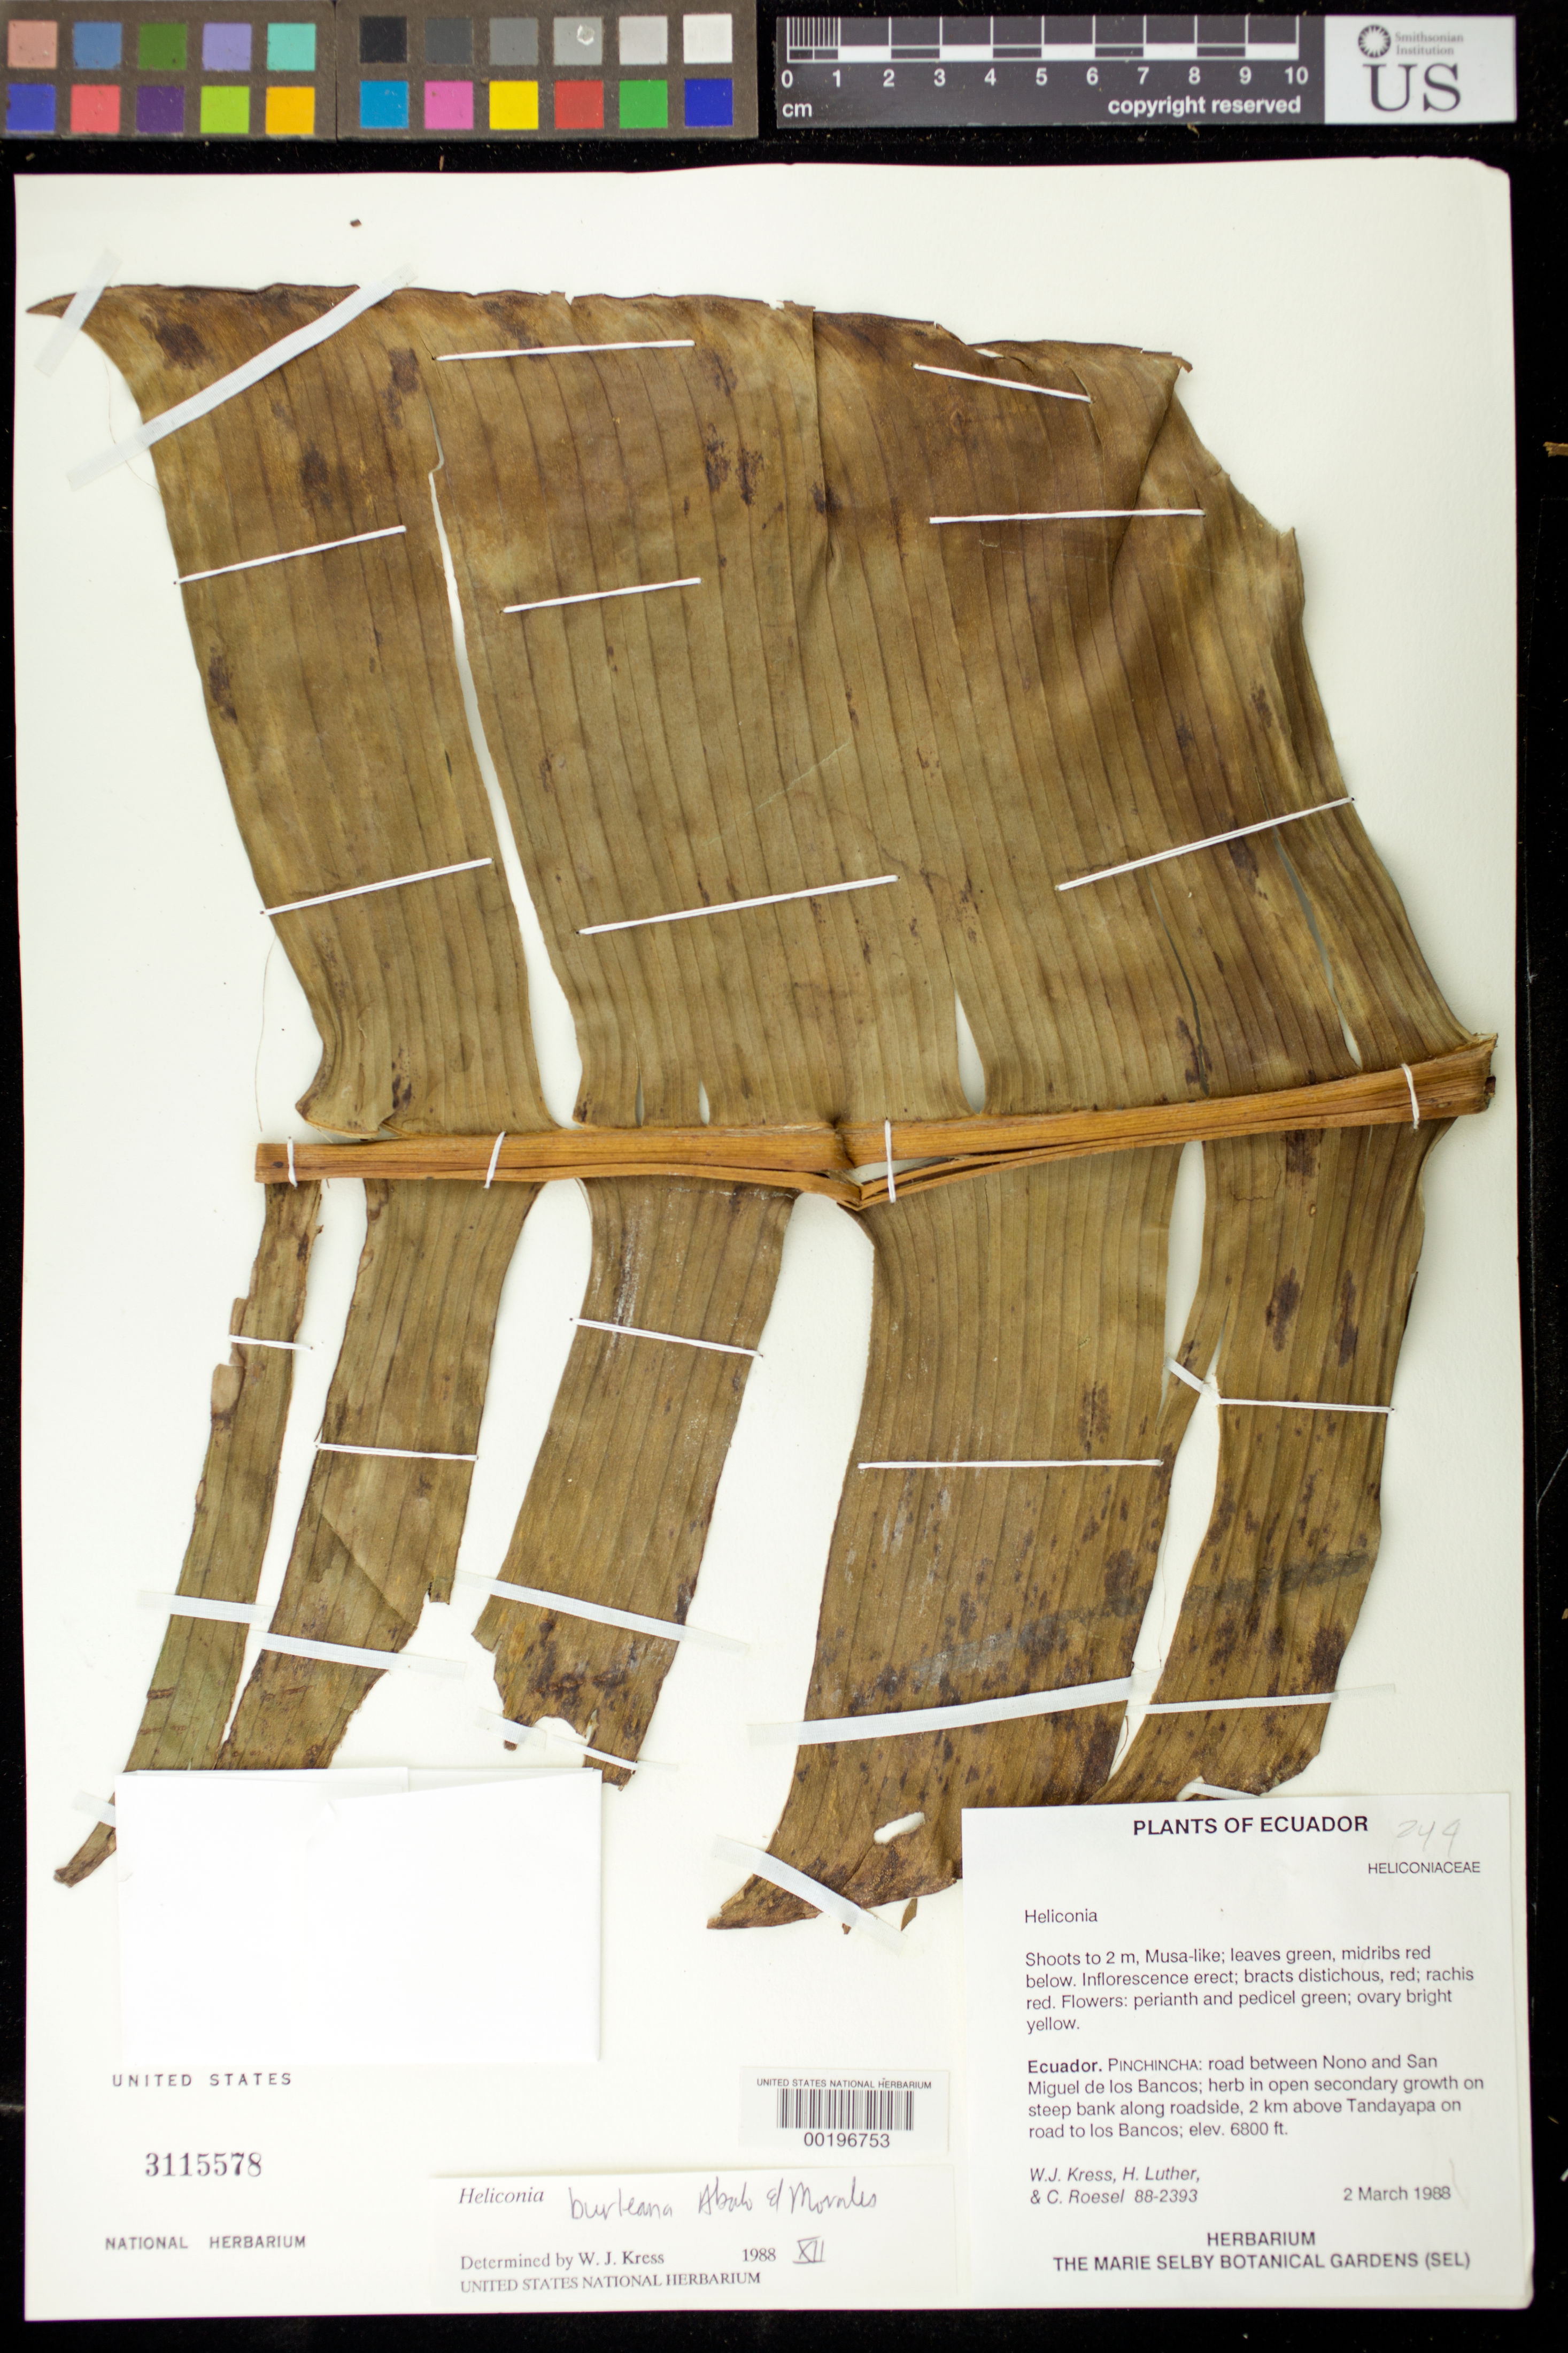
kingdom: Plantae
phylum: Tracheophyta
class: Liliopsida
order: Zingiberales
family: Heliconiaceae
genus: Heliconia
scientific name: Heliconia burleana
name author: Abalo & G. Morales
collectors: W. J. Kress, Harry E. Luther & C. S. Roesel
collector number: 88-2393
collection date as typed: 02 Mar 1988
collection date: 1988-03-02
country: Ecuador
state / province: Pichincha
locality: Road between nono and Sal Miguel de los Bancos, on steep bank along roadside, 2 km above tandayapa on road to los Bancos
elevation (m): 2073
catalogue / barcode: US 3115578